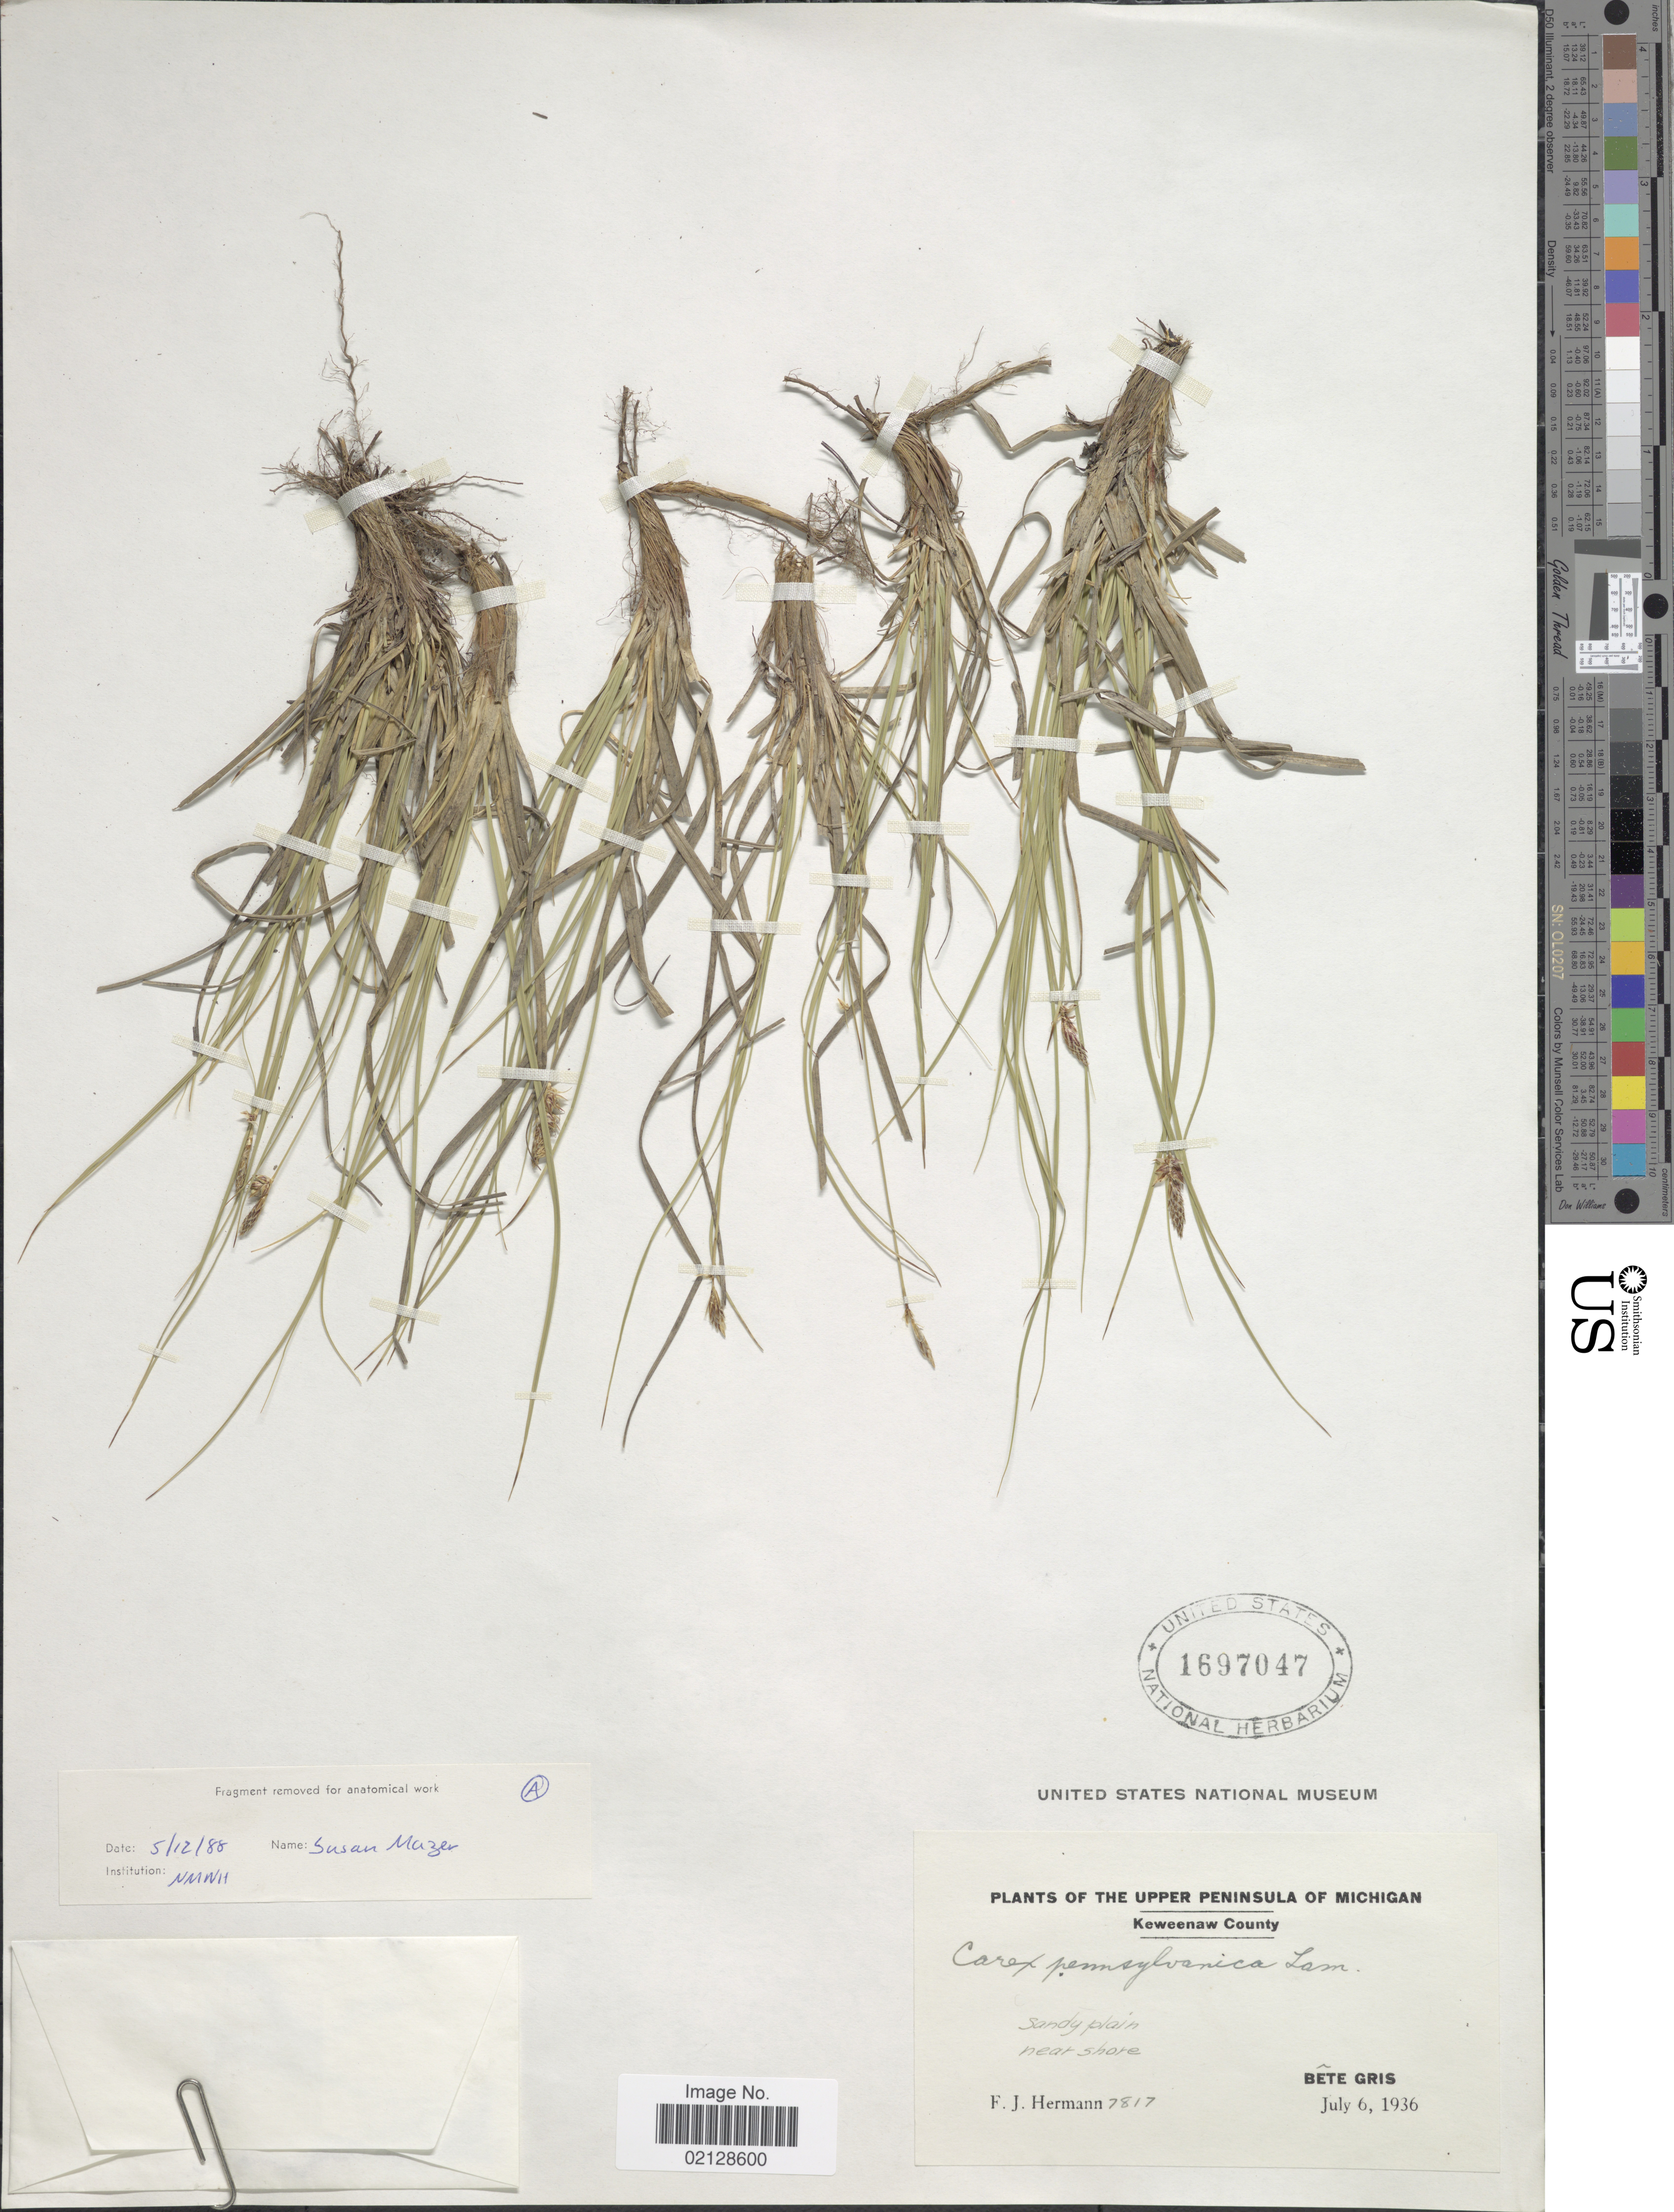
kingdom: Plantae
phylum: Tracheophyta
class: Liliopsida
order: Poales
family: Cyperaceae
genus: Carex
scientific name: Carex pensylvanica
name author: Lam.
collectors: F. J. Hermann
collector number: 7817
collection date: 1936-07-06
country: United States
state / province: Michigan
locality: The Upper Peninsula Of Michigan, Keweenaw County, Bete Gris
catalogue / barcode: US 1697047